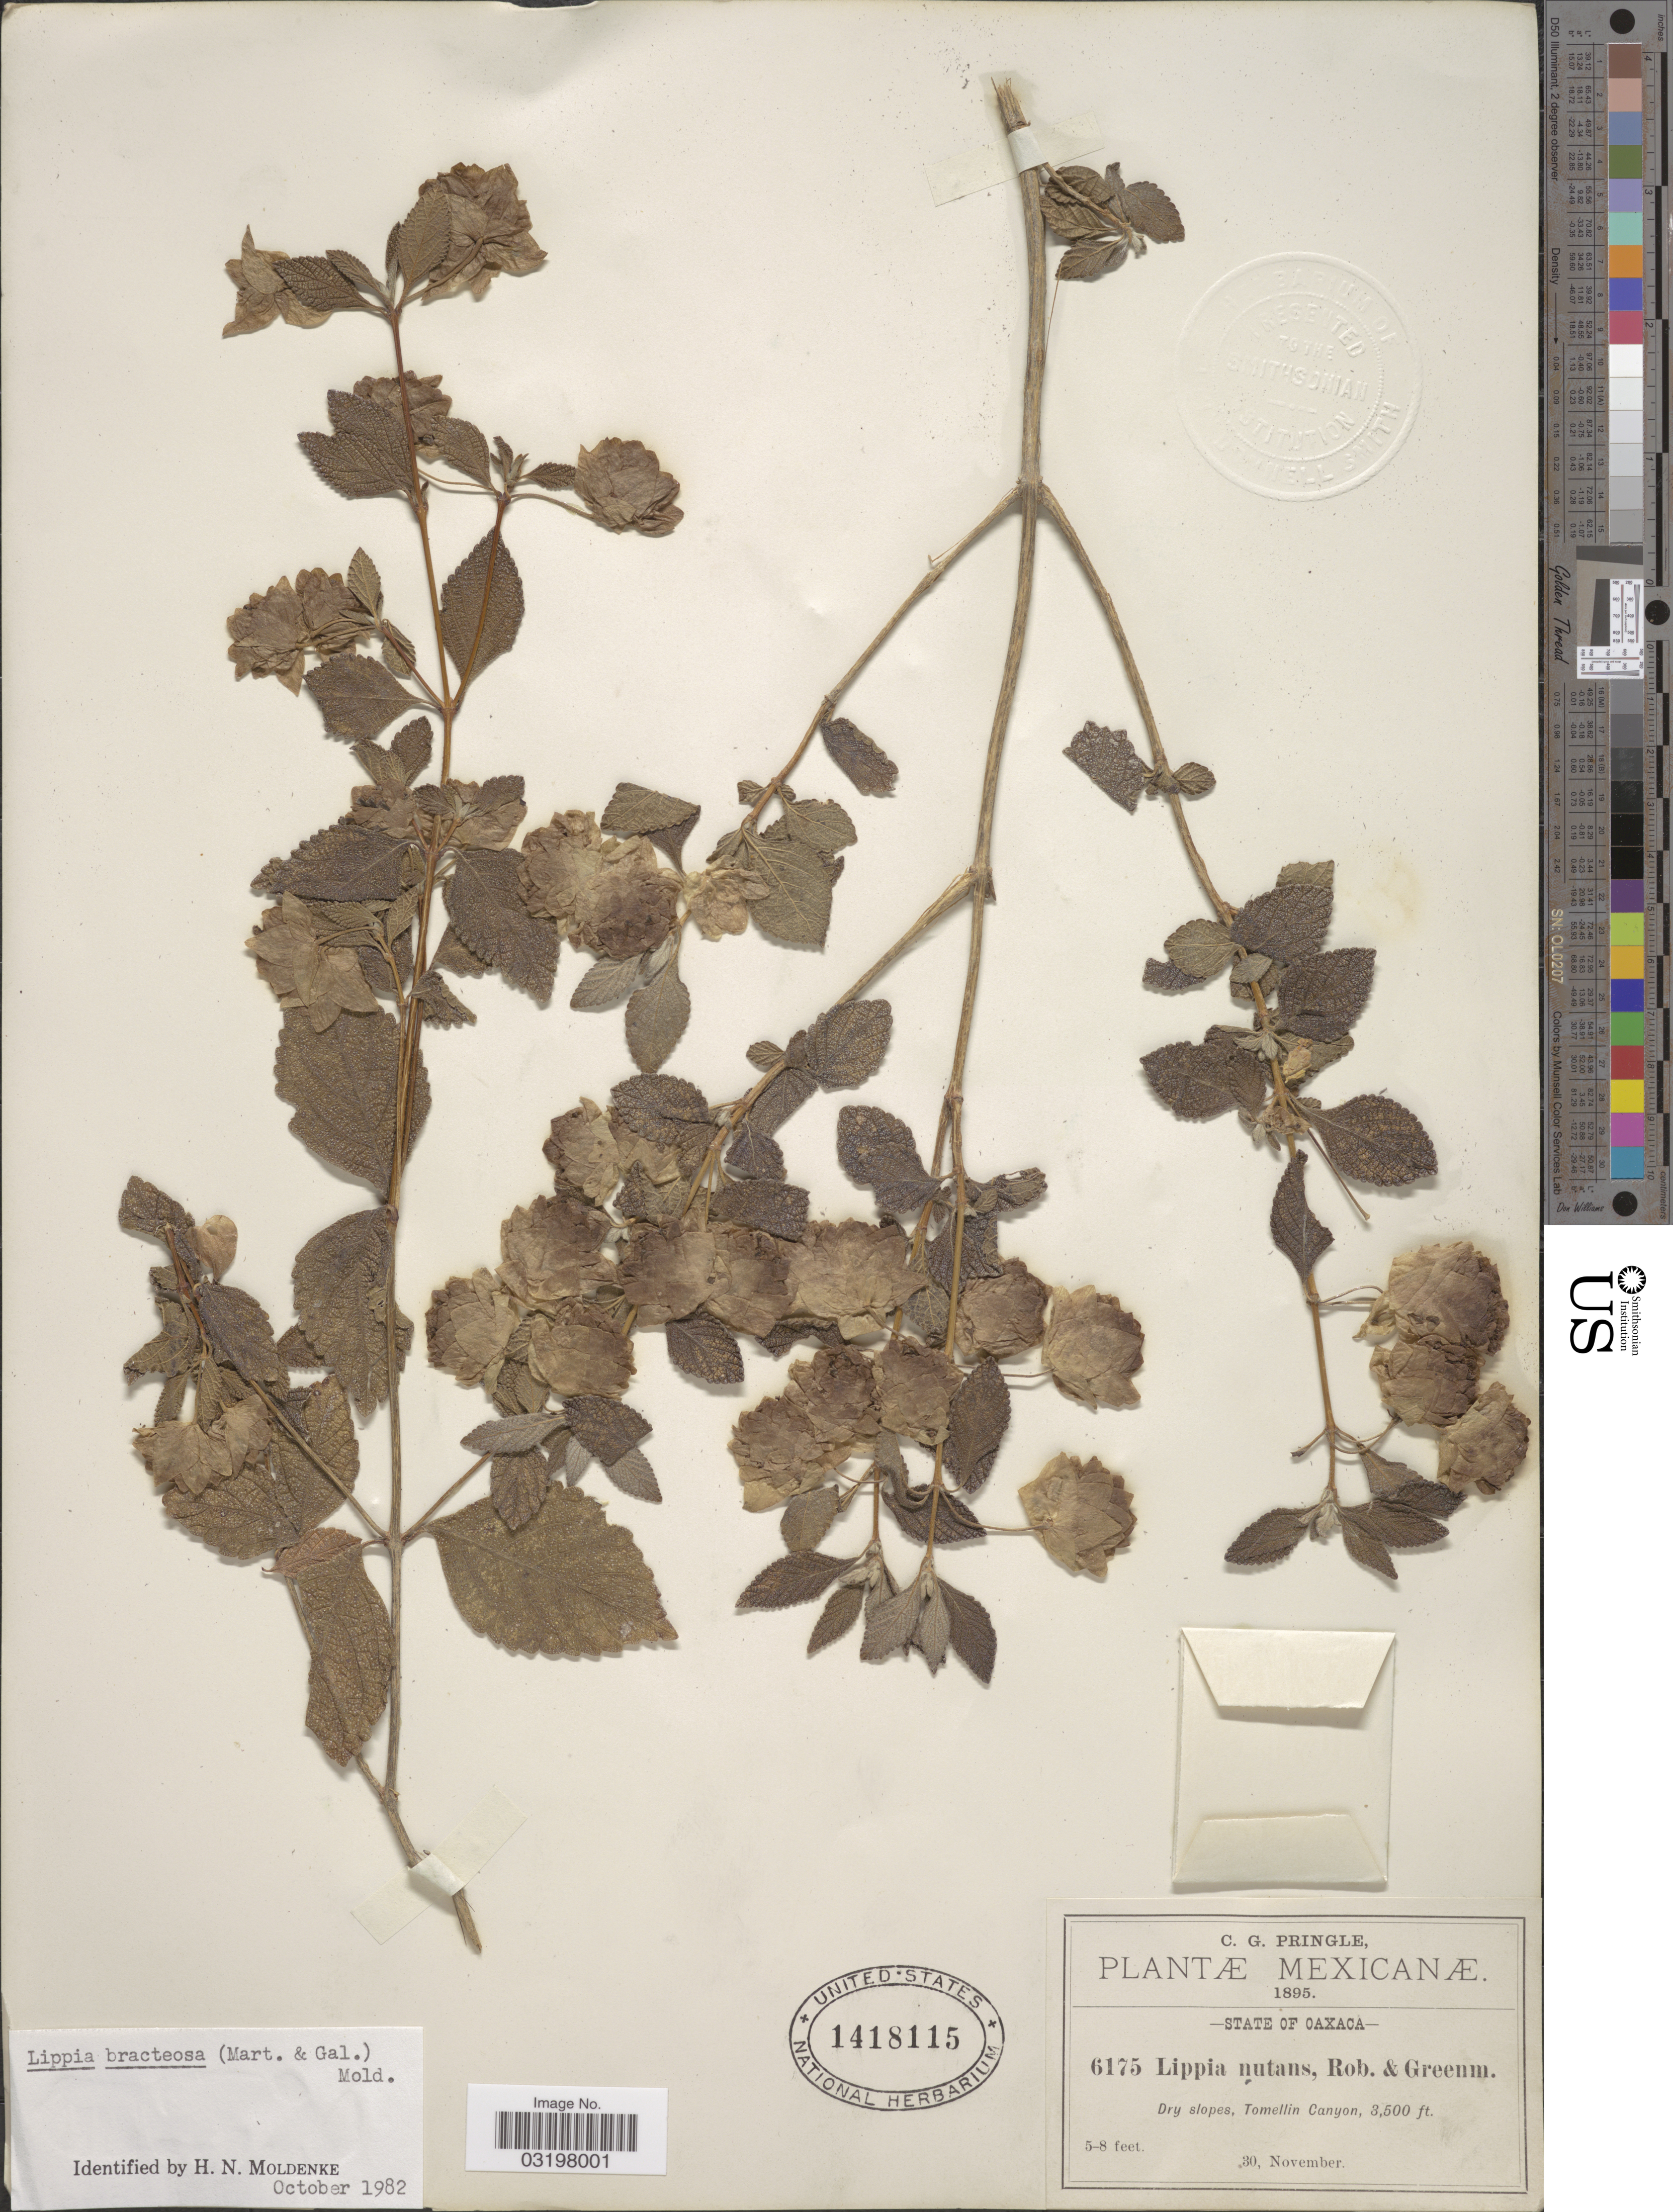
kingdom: Plantae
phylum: Tracheophyta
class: Magnoliopsida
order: Lamiales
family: Verbenaceae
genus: Lippia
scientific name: Lippia bracteosa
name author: (M. Martens & Galeotti) Moldenke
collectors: C. G. Pringle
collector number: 6175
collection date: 1895-11-30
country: Mexico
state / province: Oaxaca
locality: Dry slopes, Tomellin Canyon.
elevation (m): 1067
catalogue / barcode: US 1418115